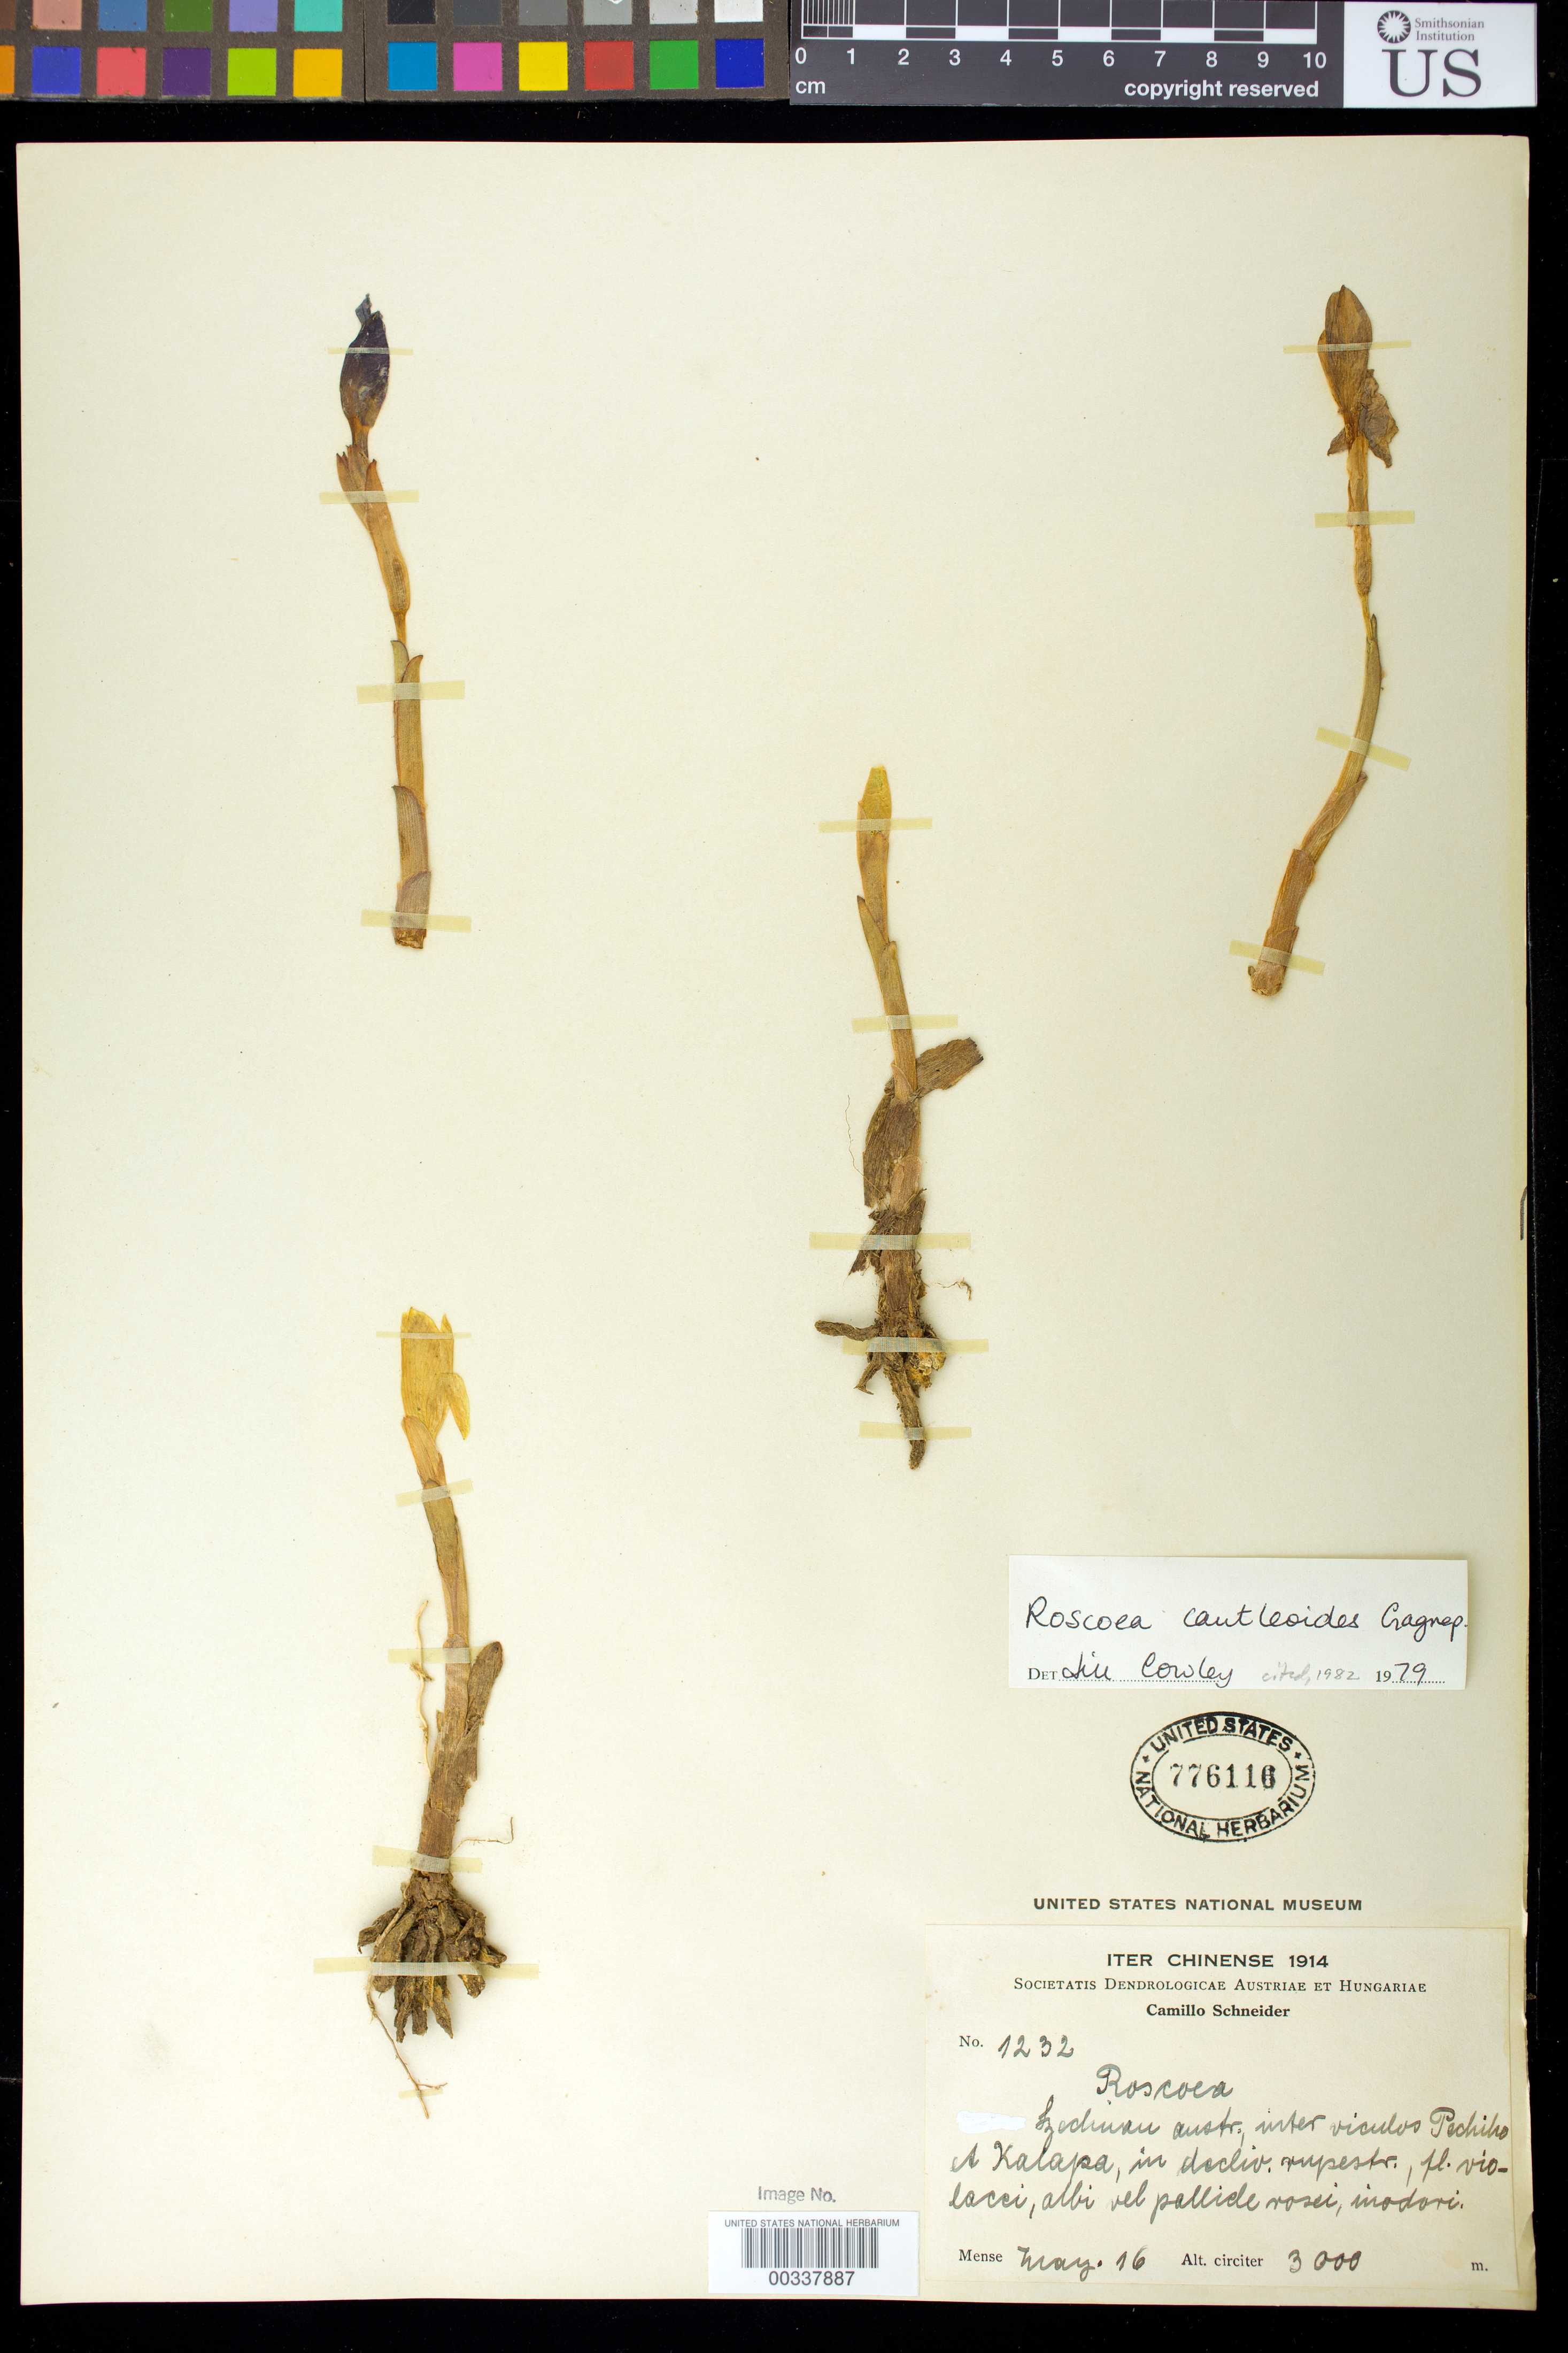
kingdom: Plantae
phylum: Tracheophyta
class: Liliopsida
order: Zingiberales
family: Zingiberaceae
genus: Roscoea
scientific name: Roscoea cautleoides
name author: Gagnep.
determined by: Cowley, J.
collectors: C. K. Schneider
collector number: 1232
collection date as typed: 16 May 1914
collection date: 1914-05-16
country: China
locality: Szchiwan austr., inter viculos pechiho et kapapa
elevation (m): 3000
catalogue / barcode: US 776116